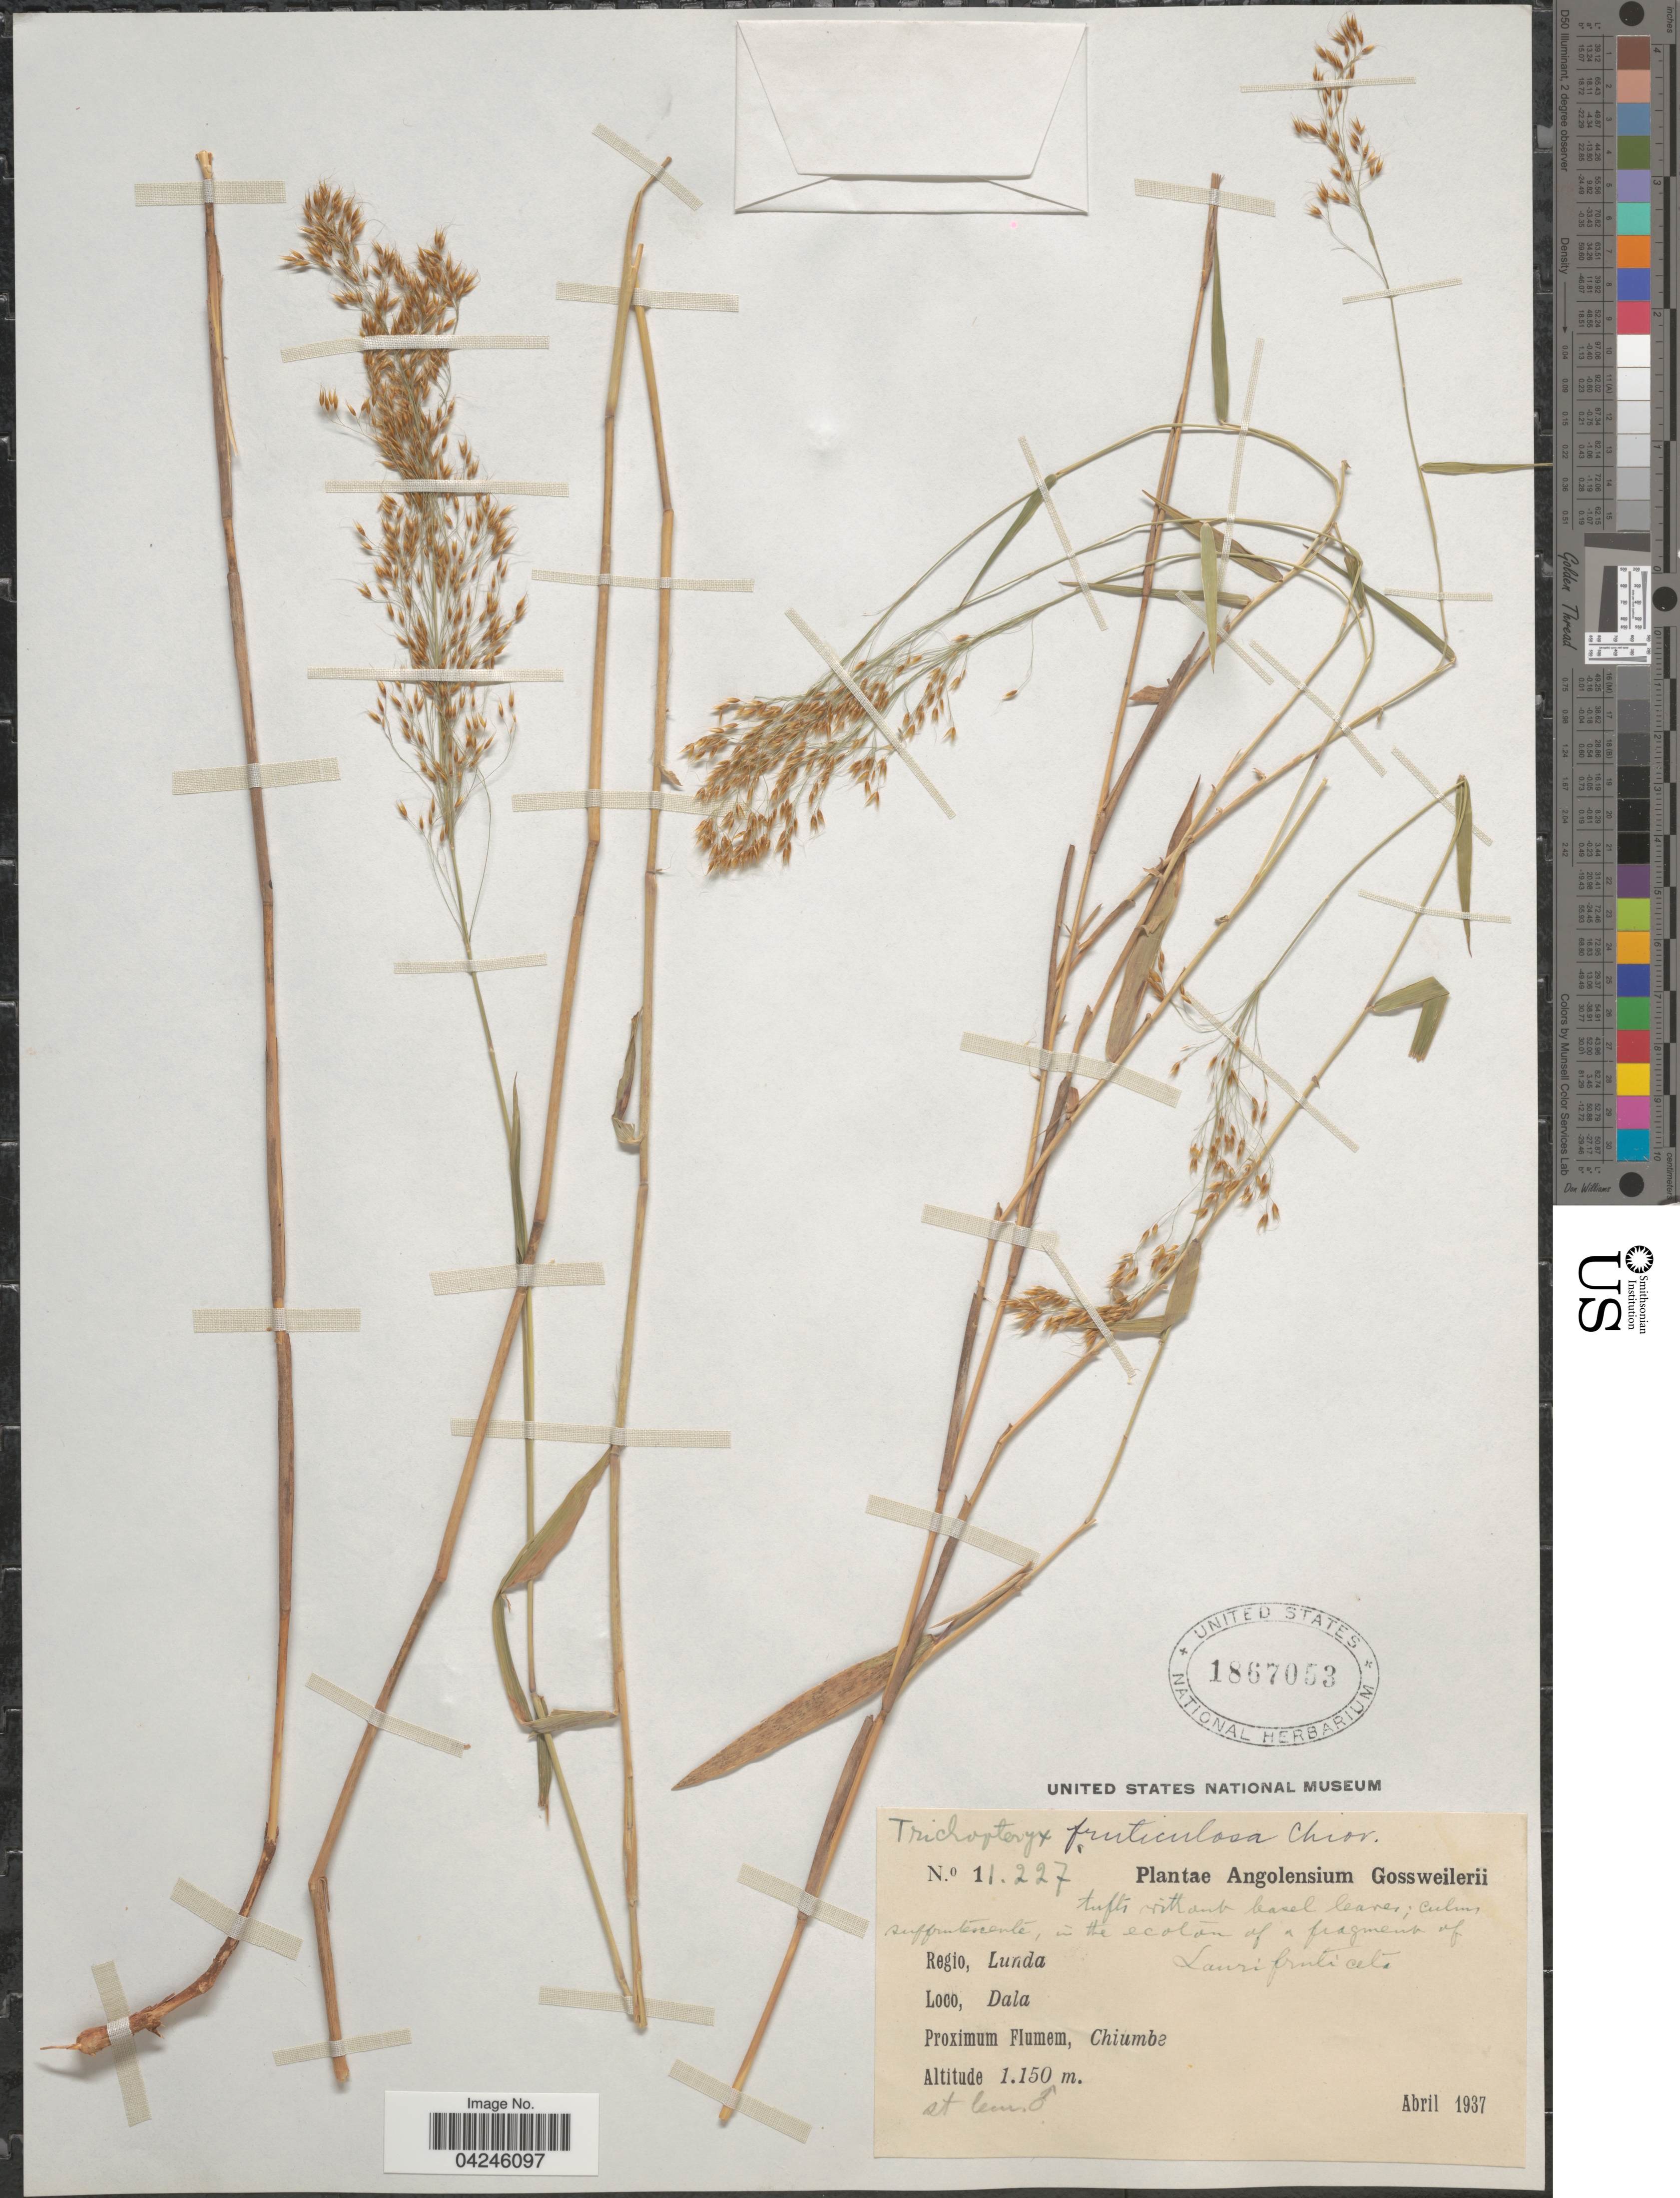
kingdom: Plantae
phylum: Tracheophyta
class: Liliopsida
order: Poales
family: Poaceae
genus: Trichopteryx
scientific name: Trichopteryx fruticulosa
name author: Chiov.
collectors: -. Gossweiler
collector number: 11227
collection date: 1937-04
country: Angola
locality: Regio, Lunda. Dala. Proximum Flumen, Chiumbe.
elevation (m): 1150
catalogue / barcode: US 1867053